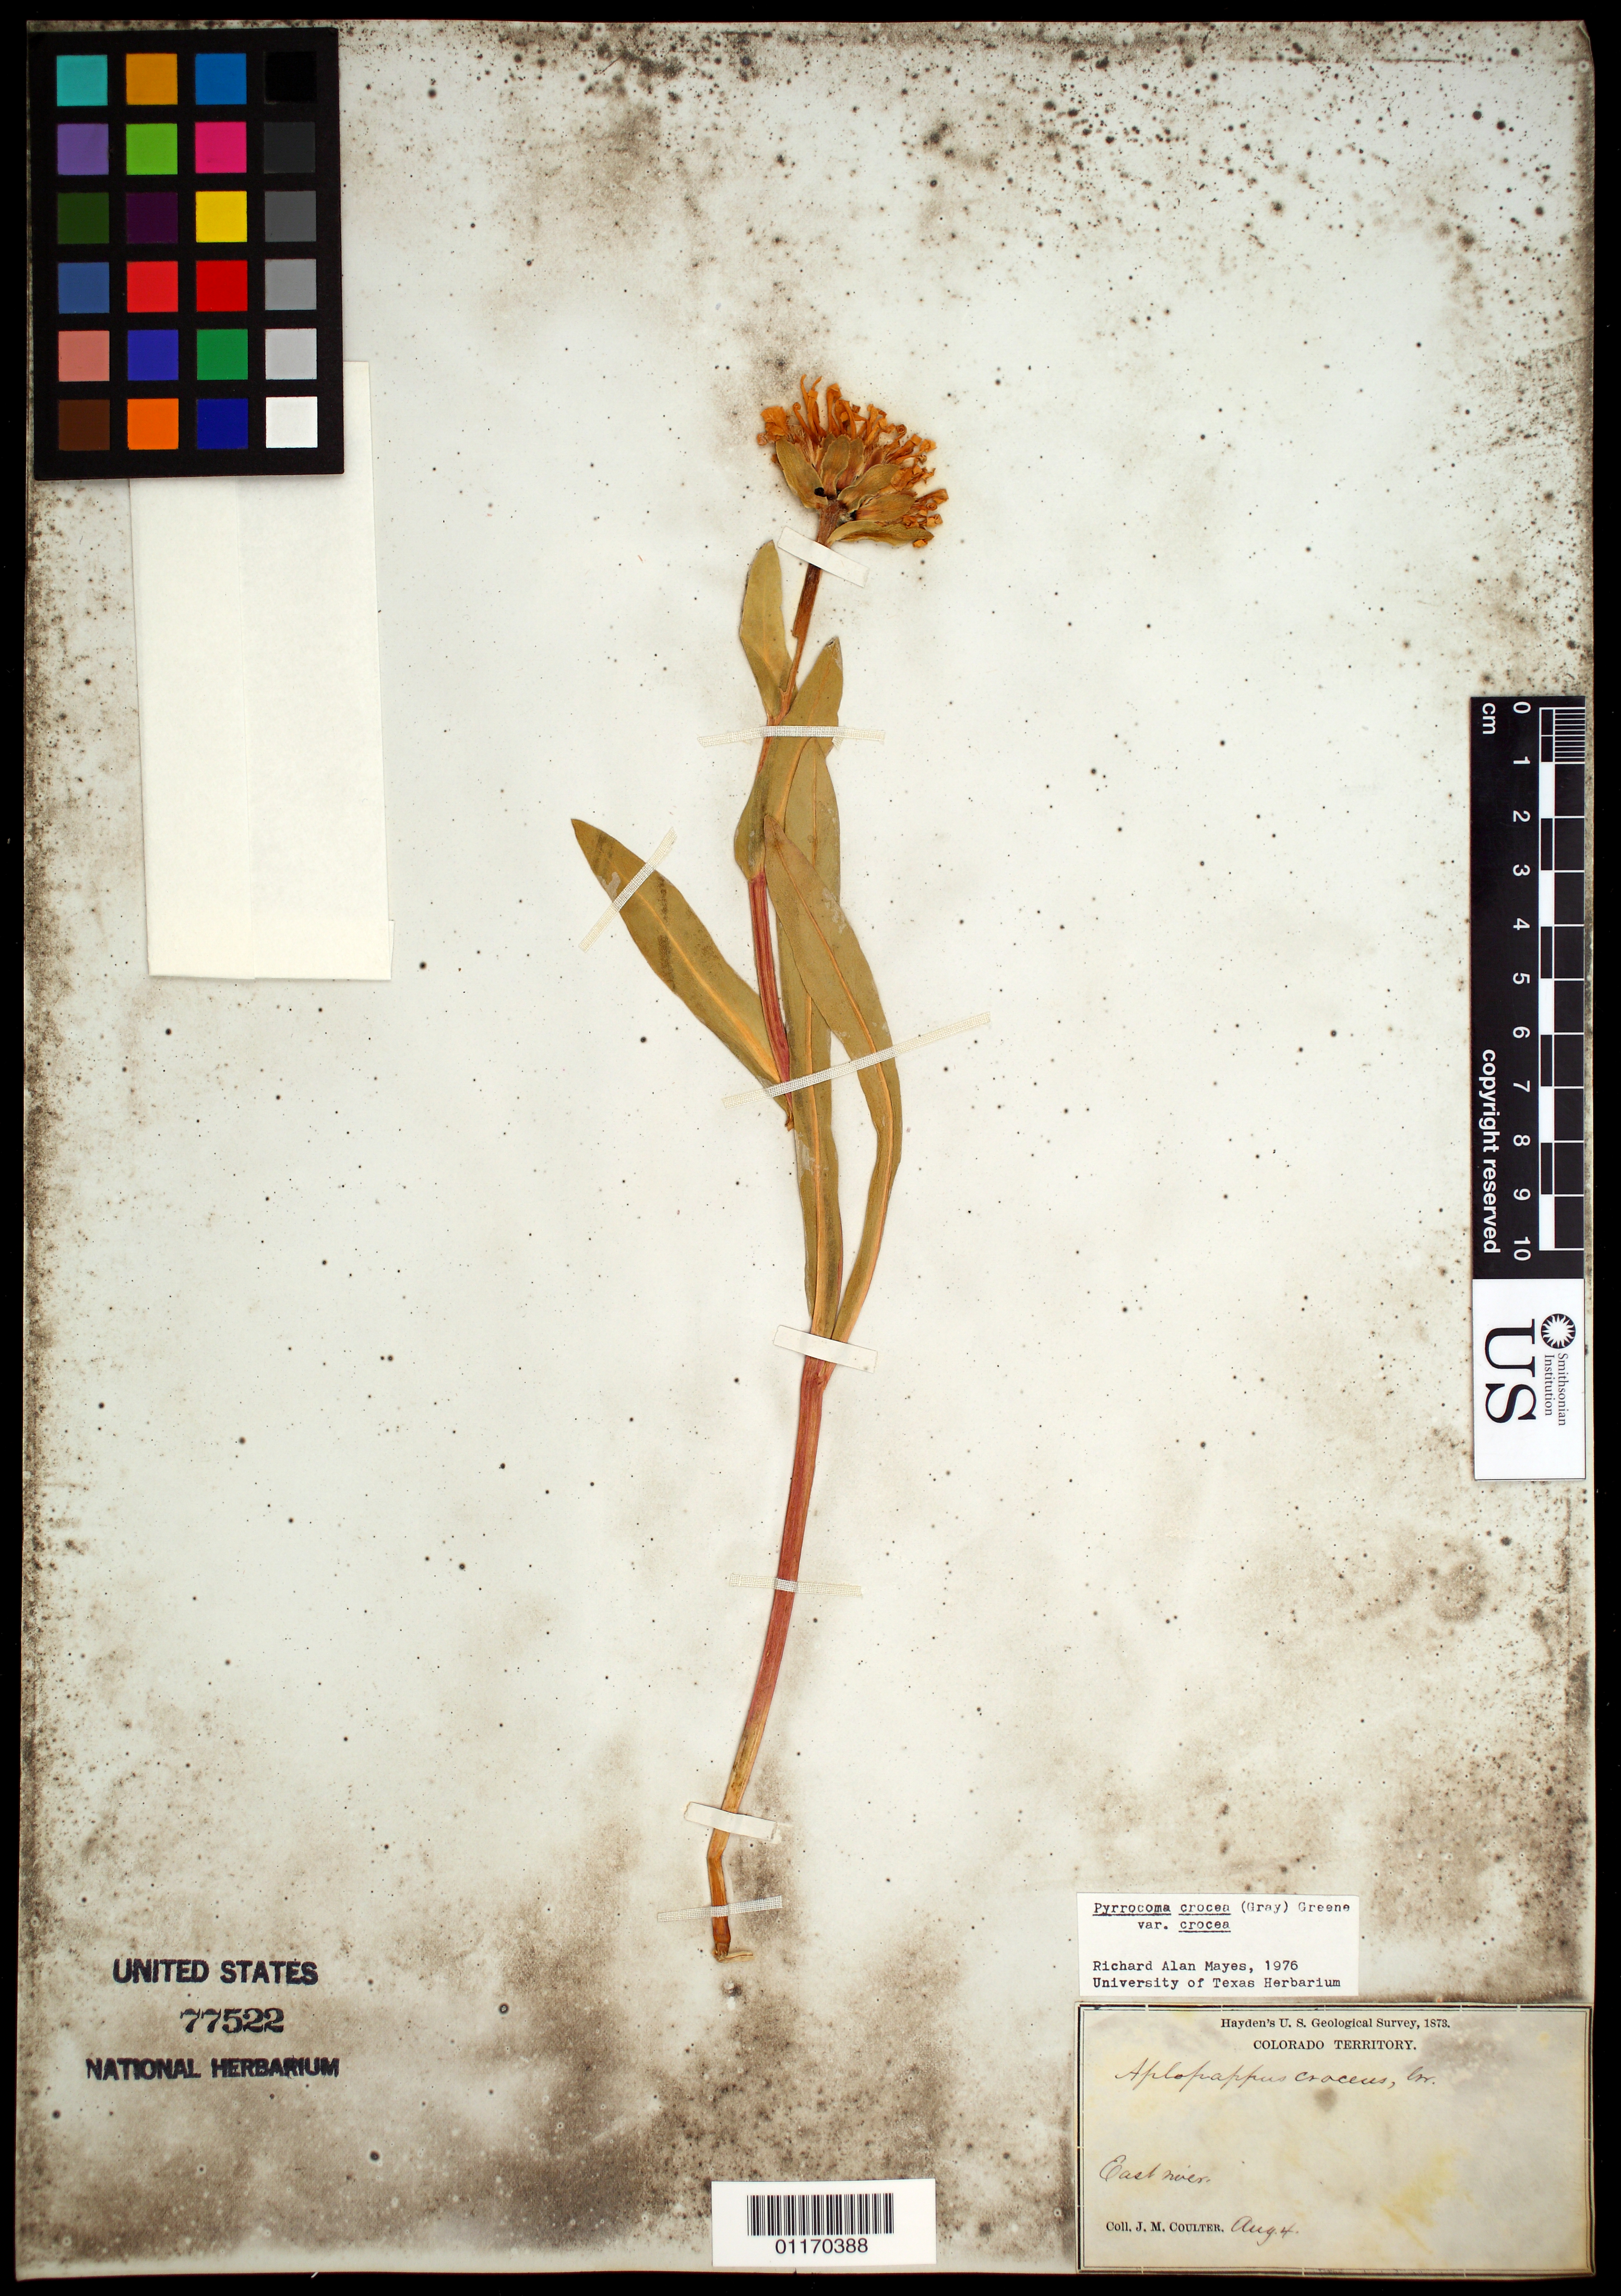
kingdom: Plantae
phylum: Tracheophyta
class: Magnoliopsida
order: Asterales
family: Asteraceae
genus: Pyrrocoma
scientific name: Pyrrocoma crocea var. crocea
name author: (A. Gray) Greene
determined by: Mayes, R. A.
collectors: J. M. Coulter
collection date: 1873-08-04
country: United States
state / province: Colorado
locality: East River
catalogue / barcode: US 77522